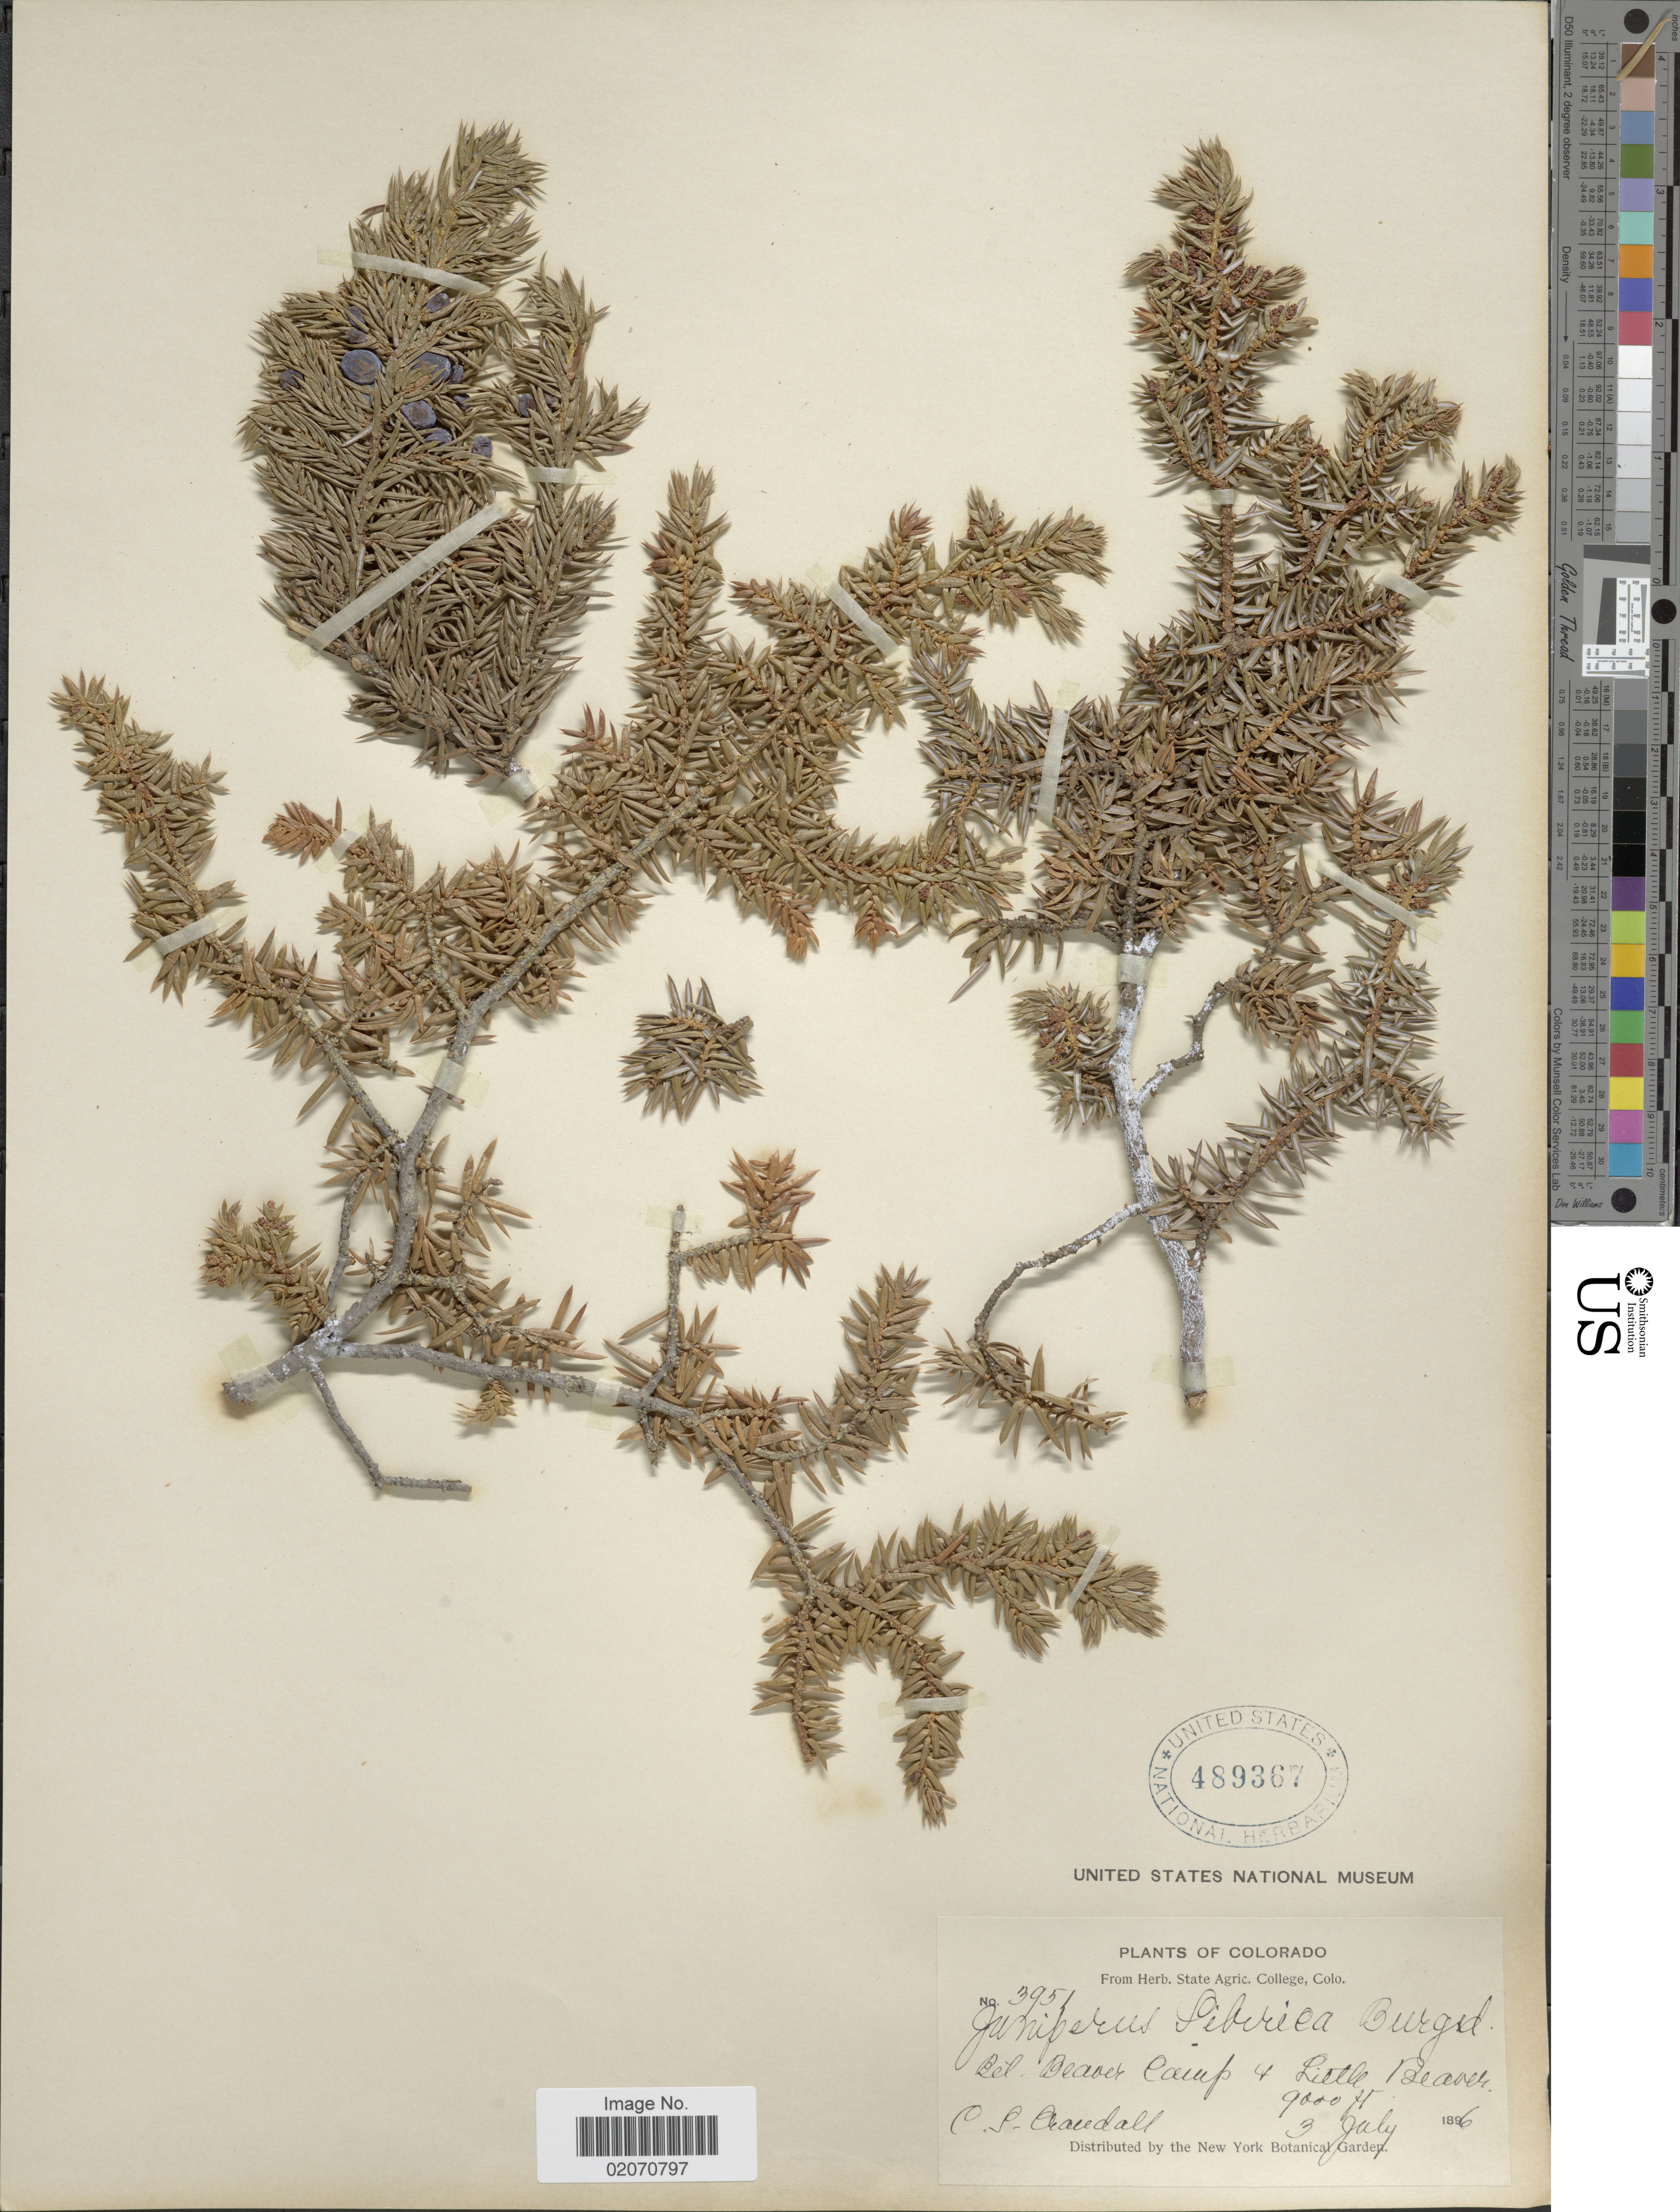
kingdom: Plantae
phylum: Tracheophyta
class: Pinopsida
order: Pinales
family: Cupressaceae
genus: Juniperus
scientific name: Juniperus communis subsp. nana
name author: (Willd.) Syme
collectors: C. Crandall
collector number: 3951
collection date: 1896-07-03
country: United States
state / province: Colorado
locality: Bet. Beaver Camp & Little Beaver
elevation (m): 2743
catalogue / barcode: US 489367